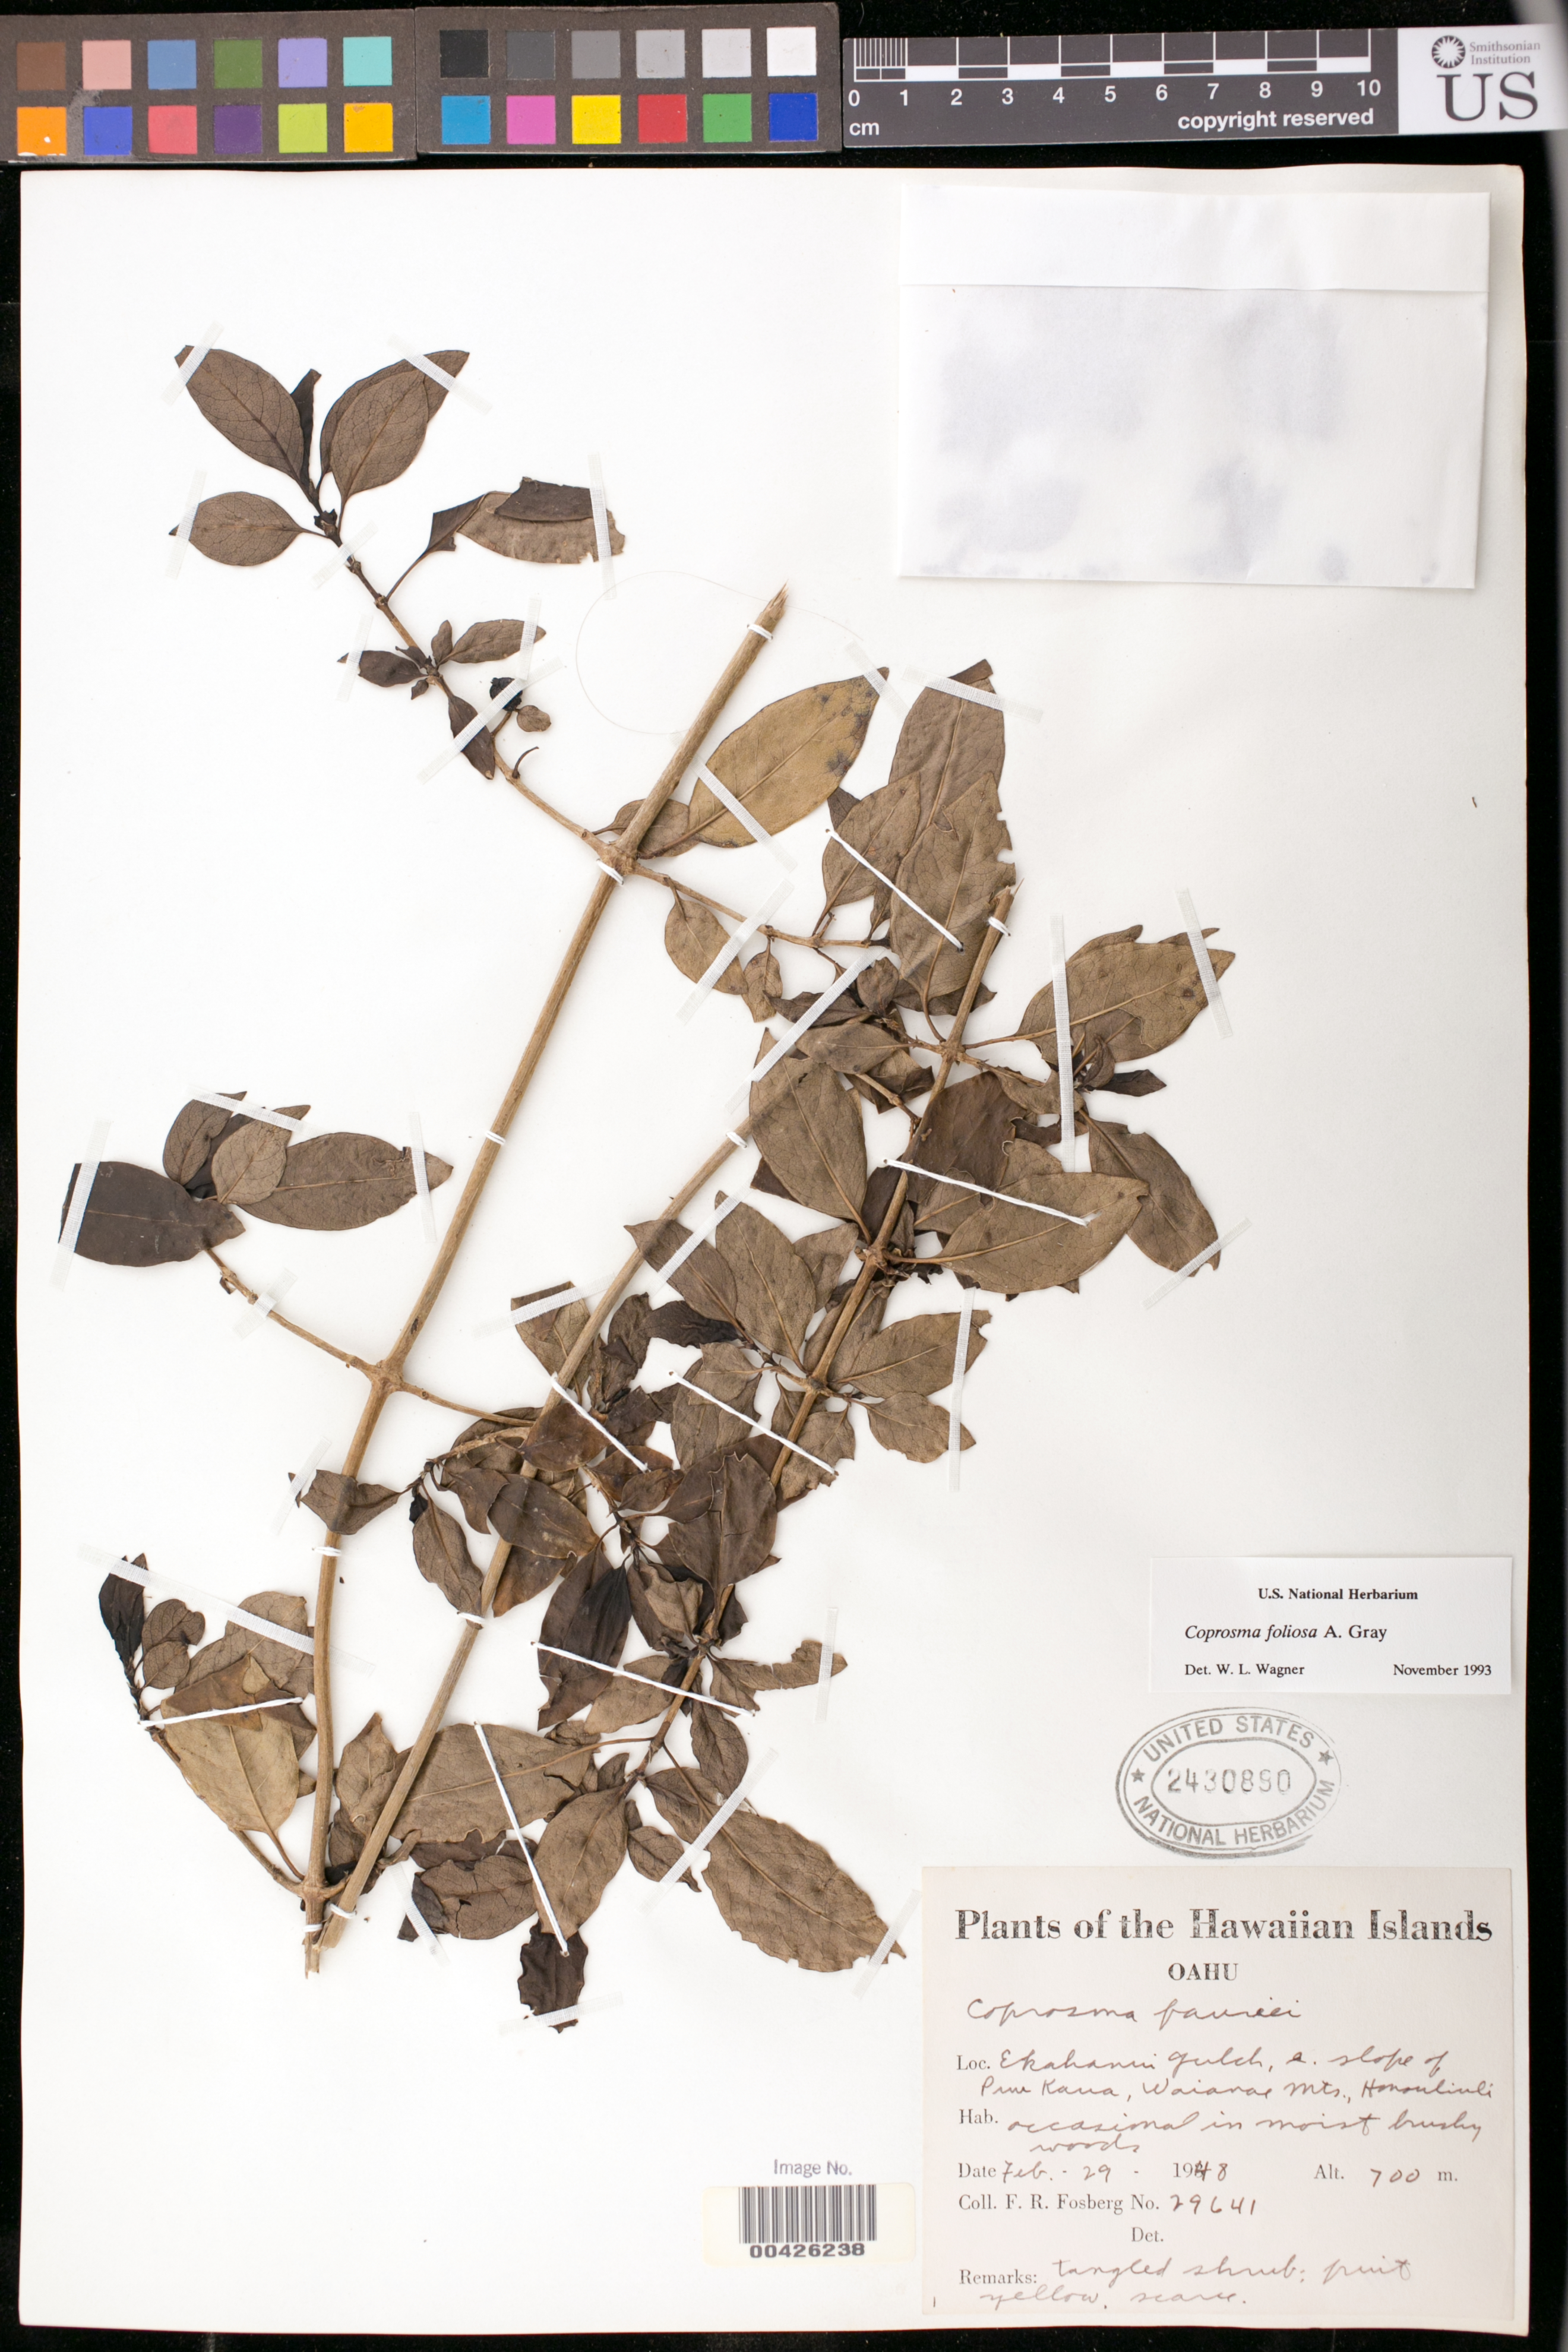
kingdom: Plantae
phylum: Tracheophyta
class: Magnoliopsida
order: Gentianales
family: Rubiaceae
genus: Coprosma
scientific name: Coprosma foliosa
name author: A. Gray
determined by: Wagner, W. L., (BOT), Smithsonian Institution - National Museum of Natural History (UNITED STATES)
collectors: F. R. Fosberg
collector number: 29641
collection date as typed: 29 Feb 1948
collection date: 1948-02-29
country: United States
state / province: Hawaii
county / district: Honolulu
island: Oahu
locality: Ekahanui Gulch, E slope of Puu Kaua, Waianae Mountains, Honouliuli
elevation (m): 700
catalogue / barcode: US 2430890